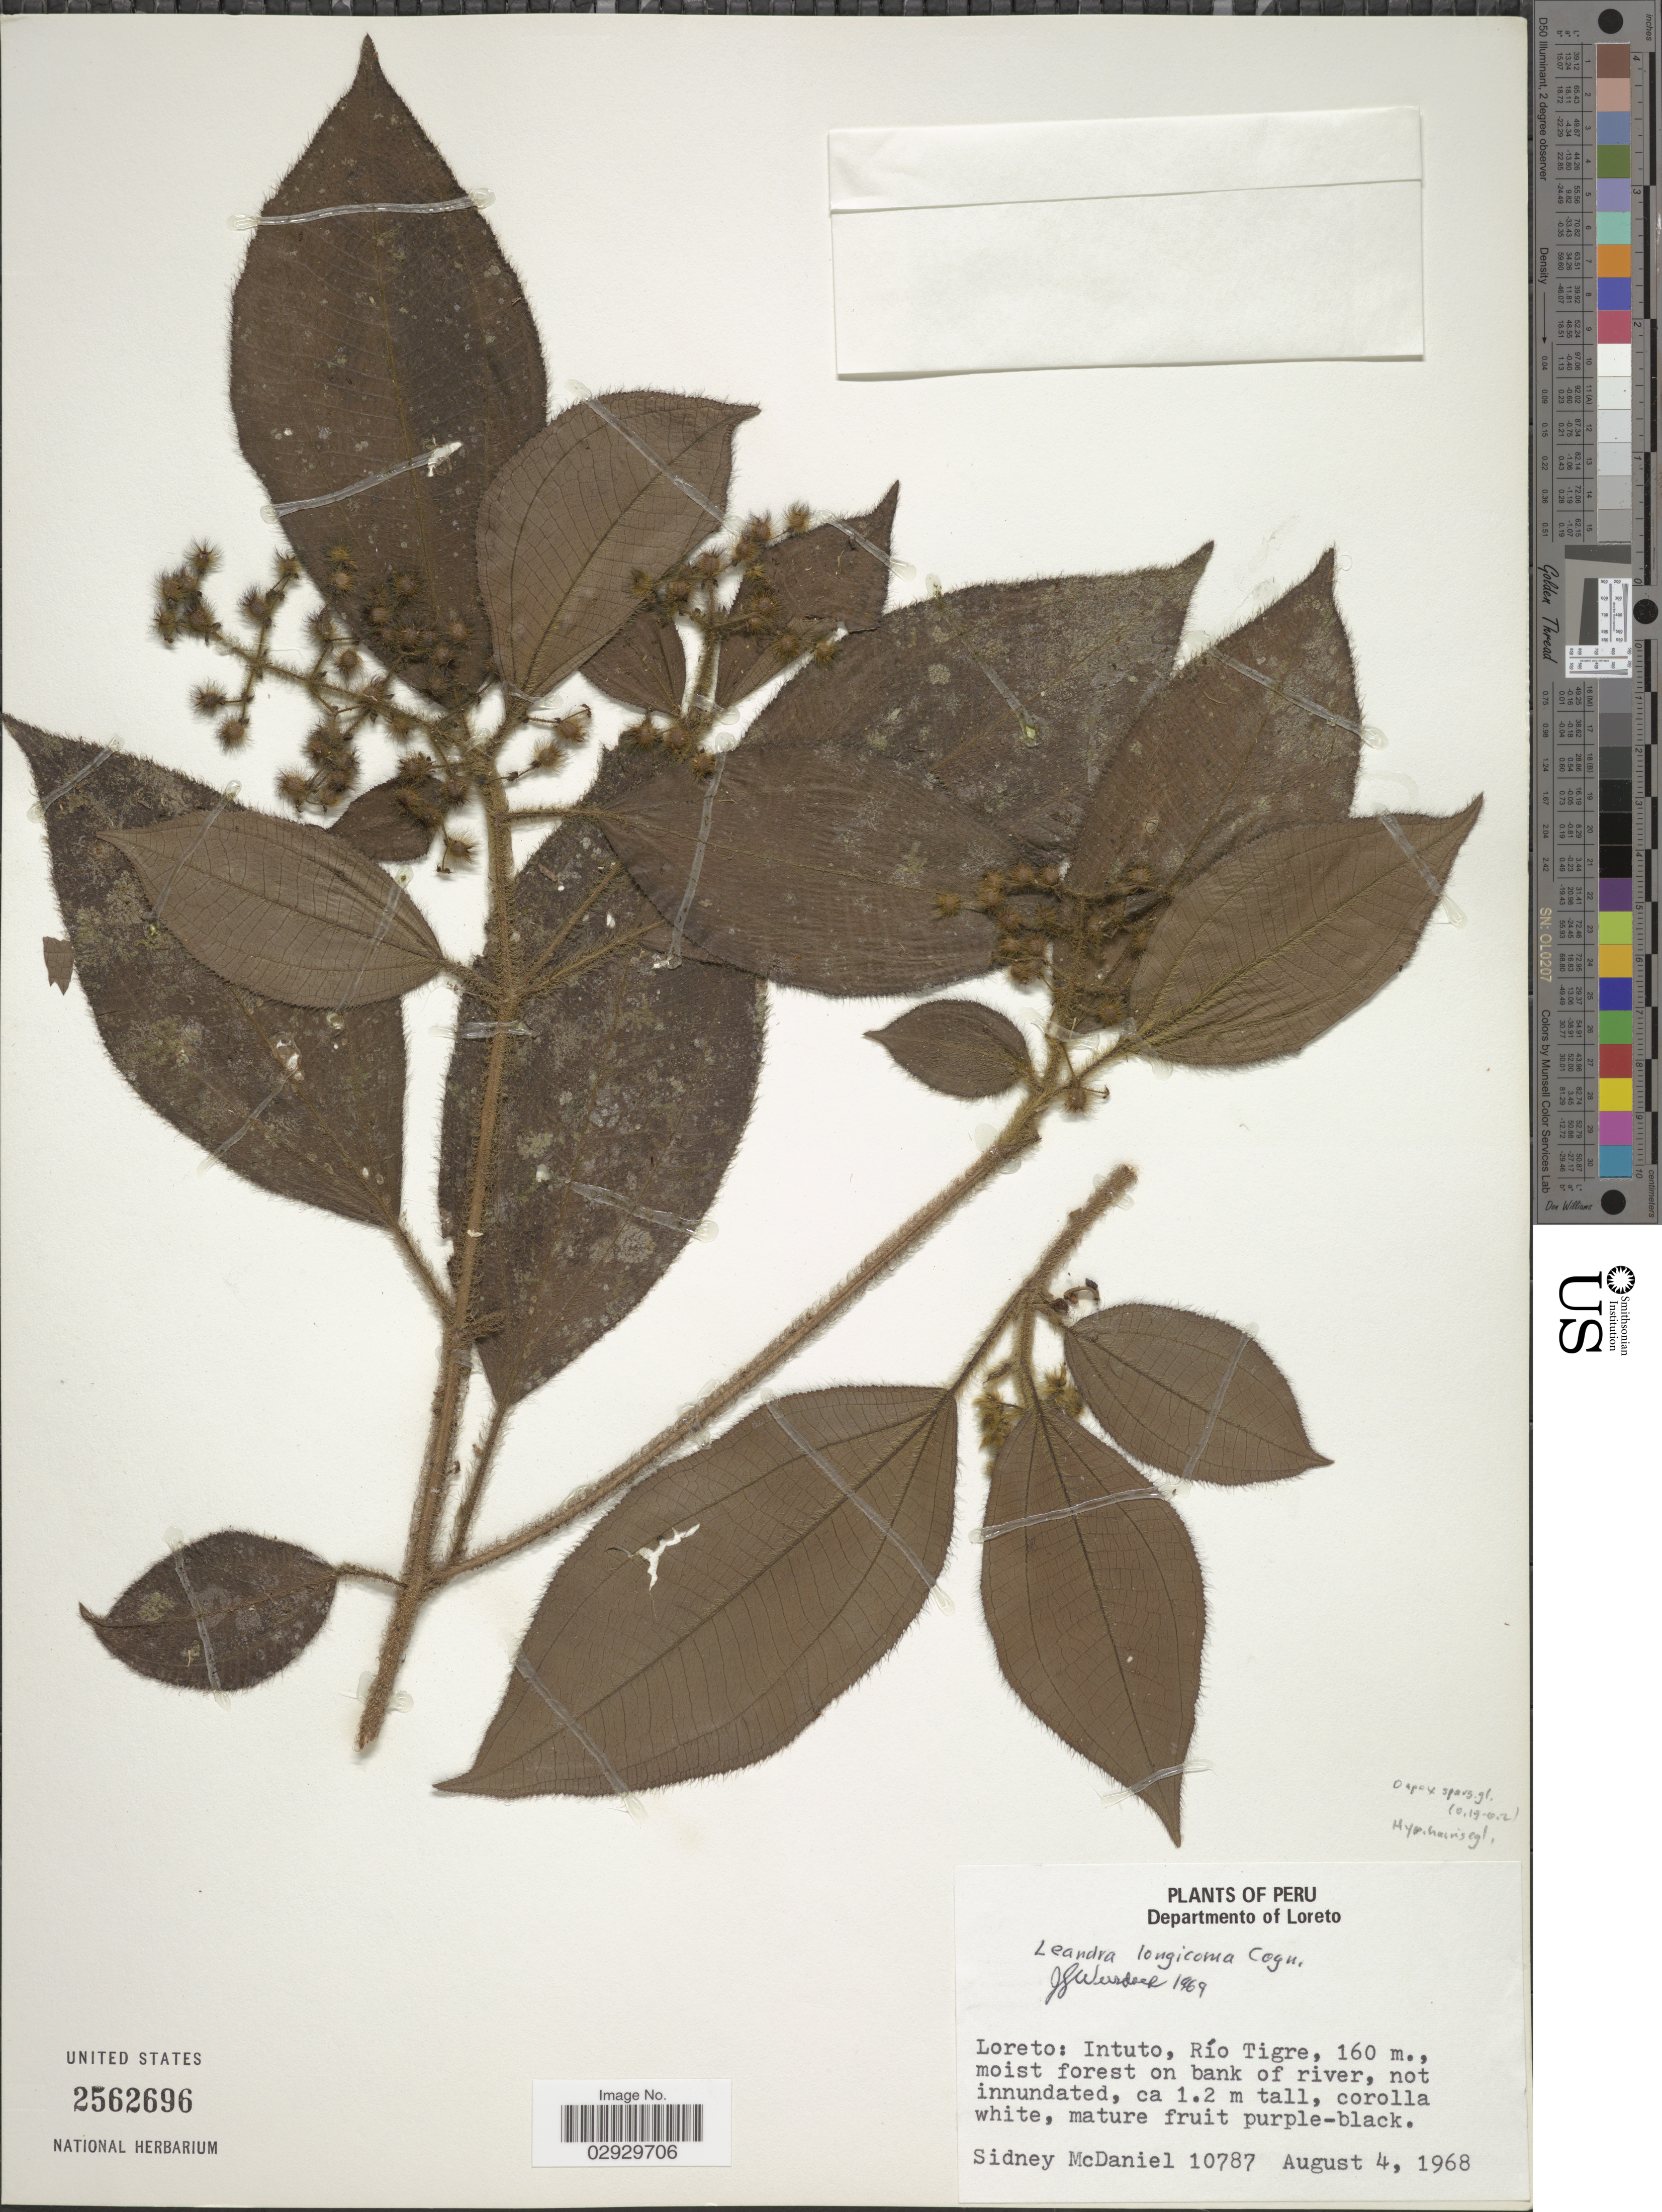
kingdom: Plantae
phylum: Tracheophyta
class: Magnoliopsida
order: Myrtales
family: Melastomataceae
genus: Leandra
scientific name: Leandra longicoma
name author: Cogn.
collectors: S. McDaniel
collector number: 10787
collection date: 1968-08-04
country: Peru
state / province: Loreto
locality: Departmento of Loreto, Intuto, Río Tigre.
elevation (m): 160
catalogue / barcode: US 2562696